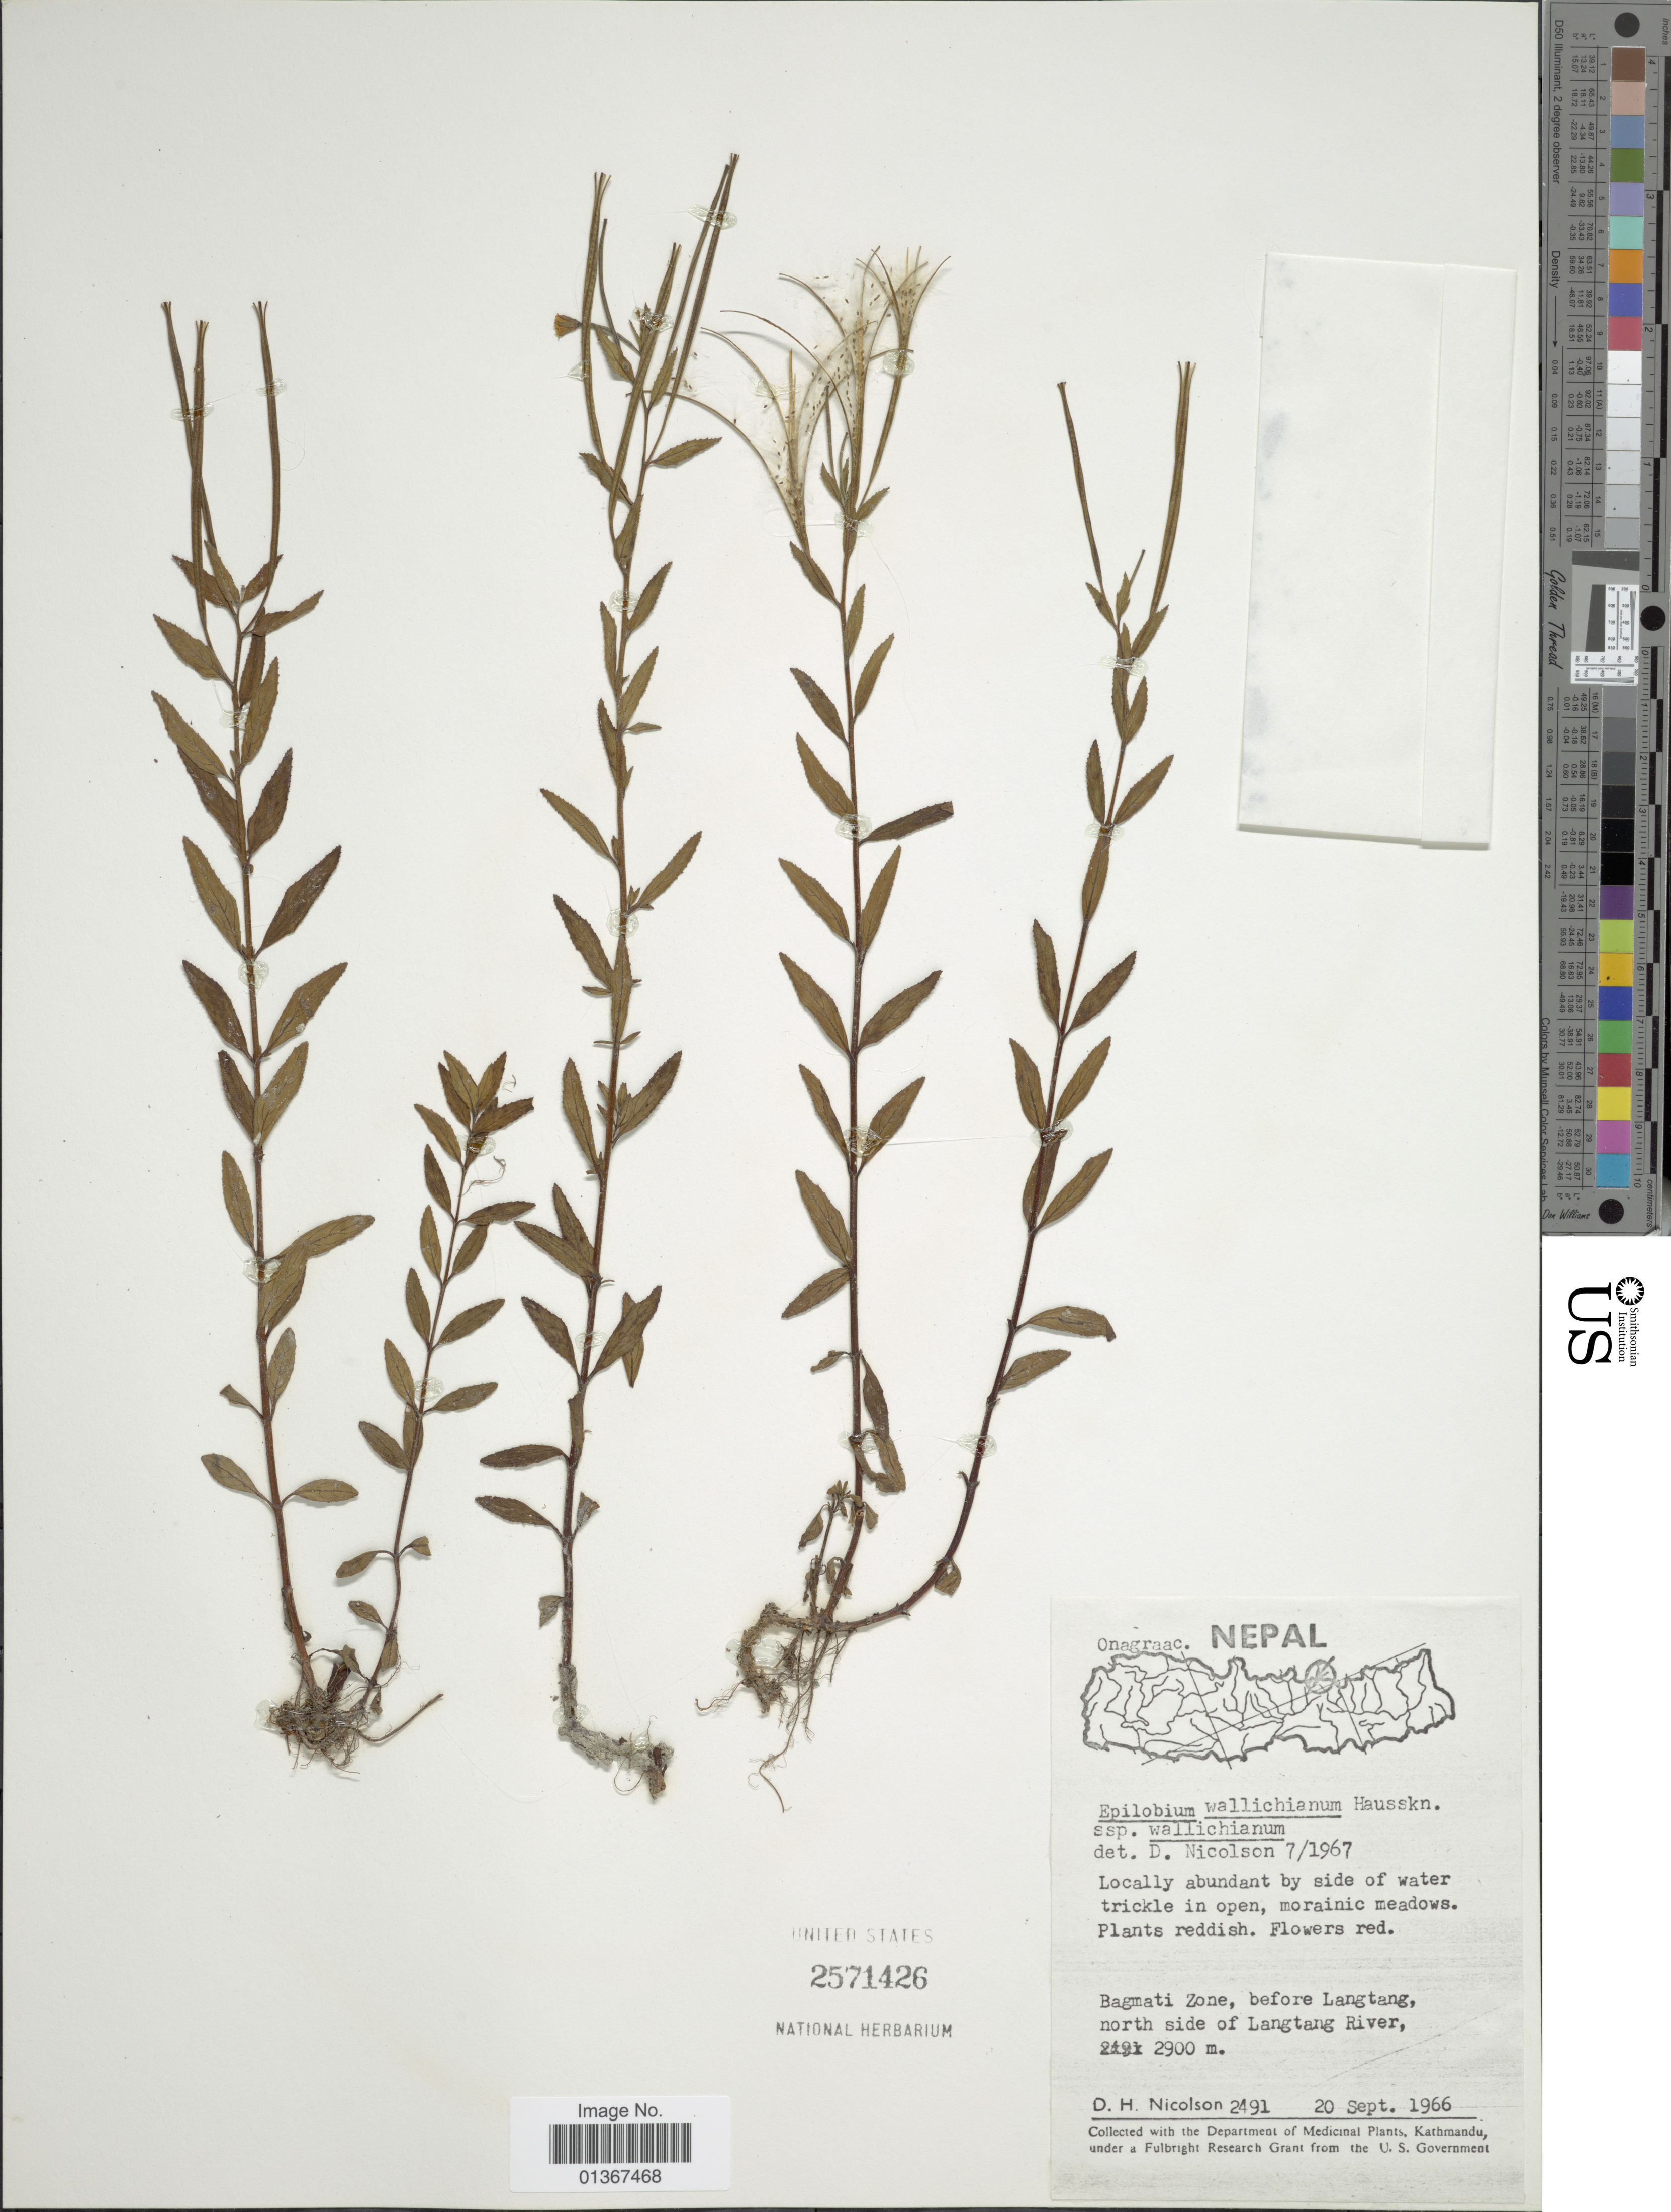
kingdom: Plantae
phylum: Tracheophyta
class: Magnoliopsida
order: Myrtales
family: Onagraceae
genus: Epilobium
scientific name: Epilobium wallichianum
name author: Hausskn.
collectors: D. H. Nicolson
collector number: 2491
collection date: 1966-09-20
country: Nepal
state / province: Bagmati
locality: Before Langtang, north side of Langtang River.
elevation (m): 2900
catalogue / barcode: US 2571426